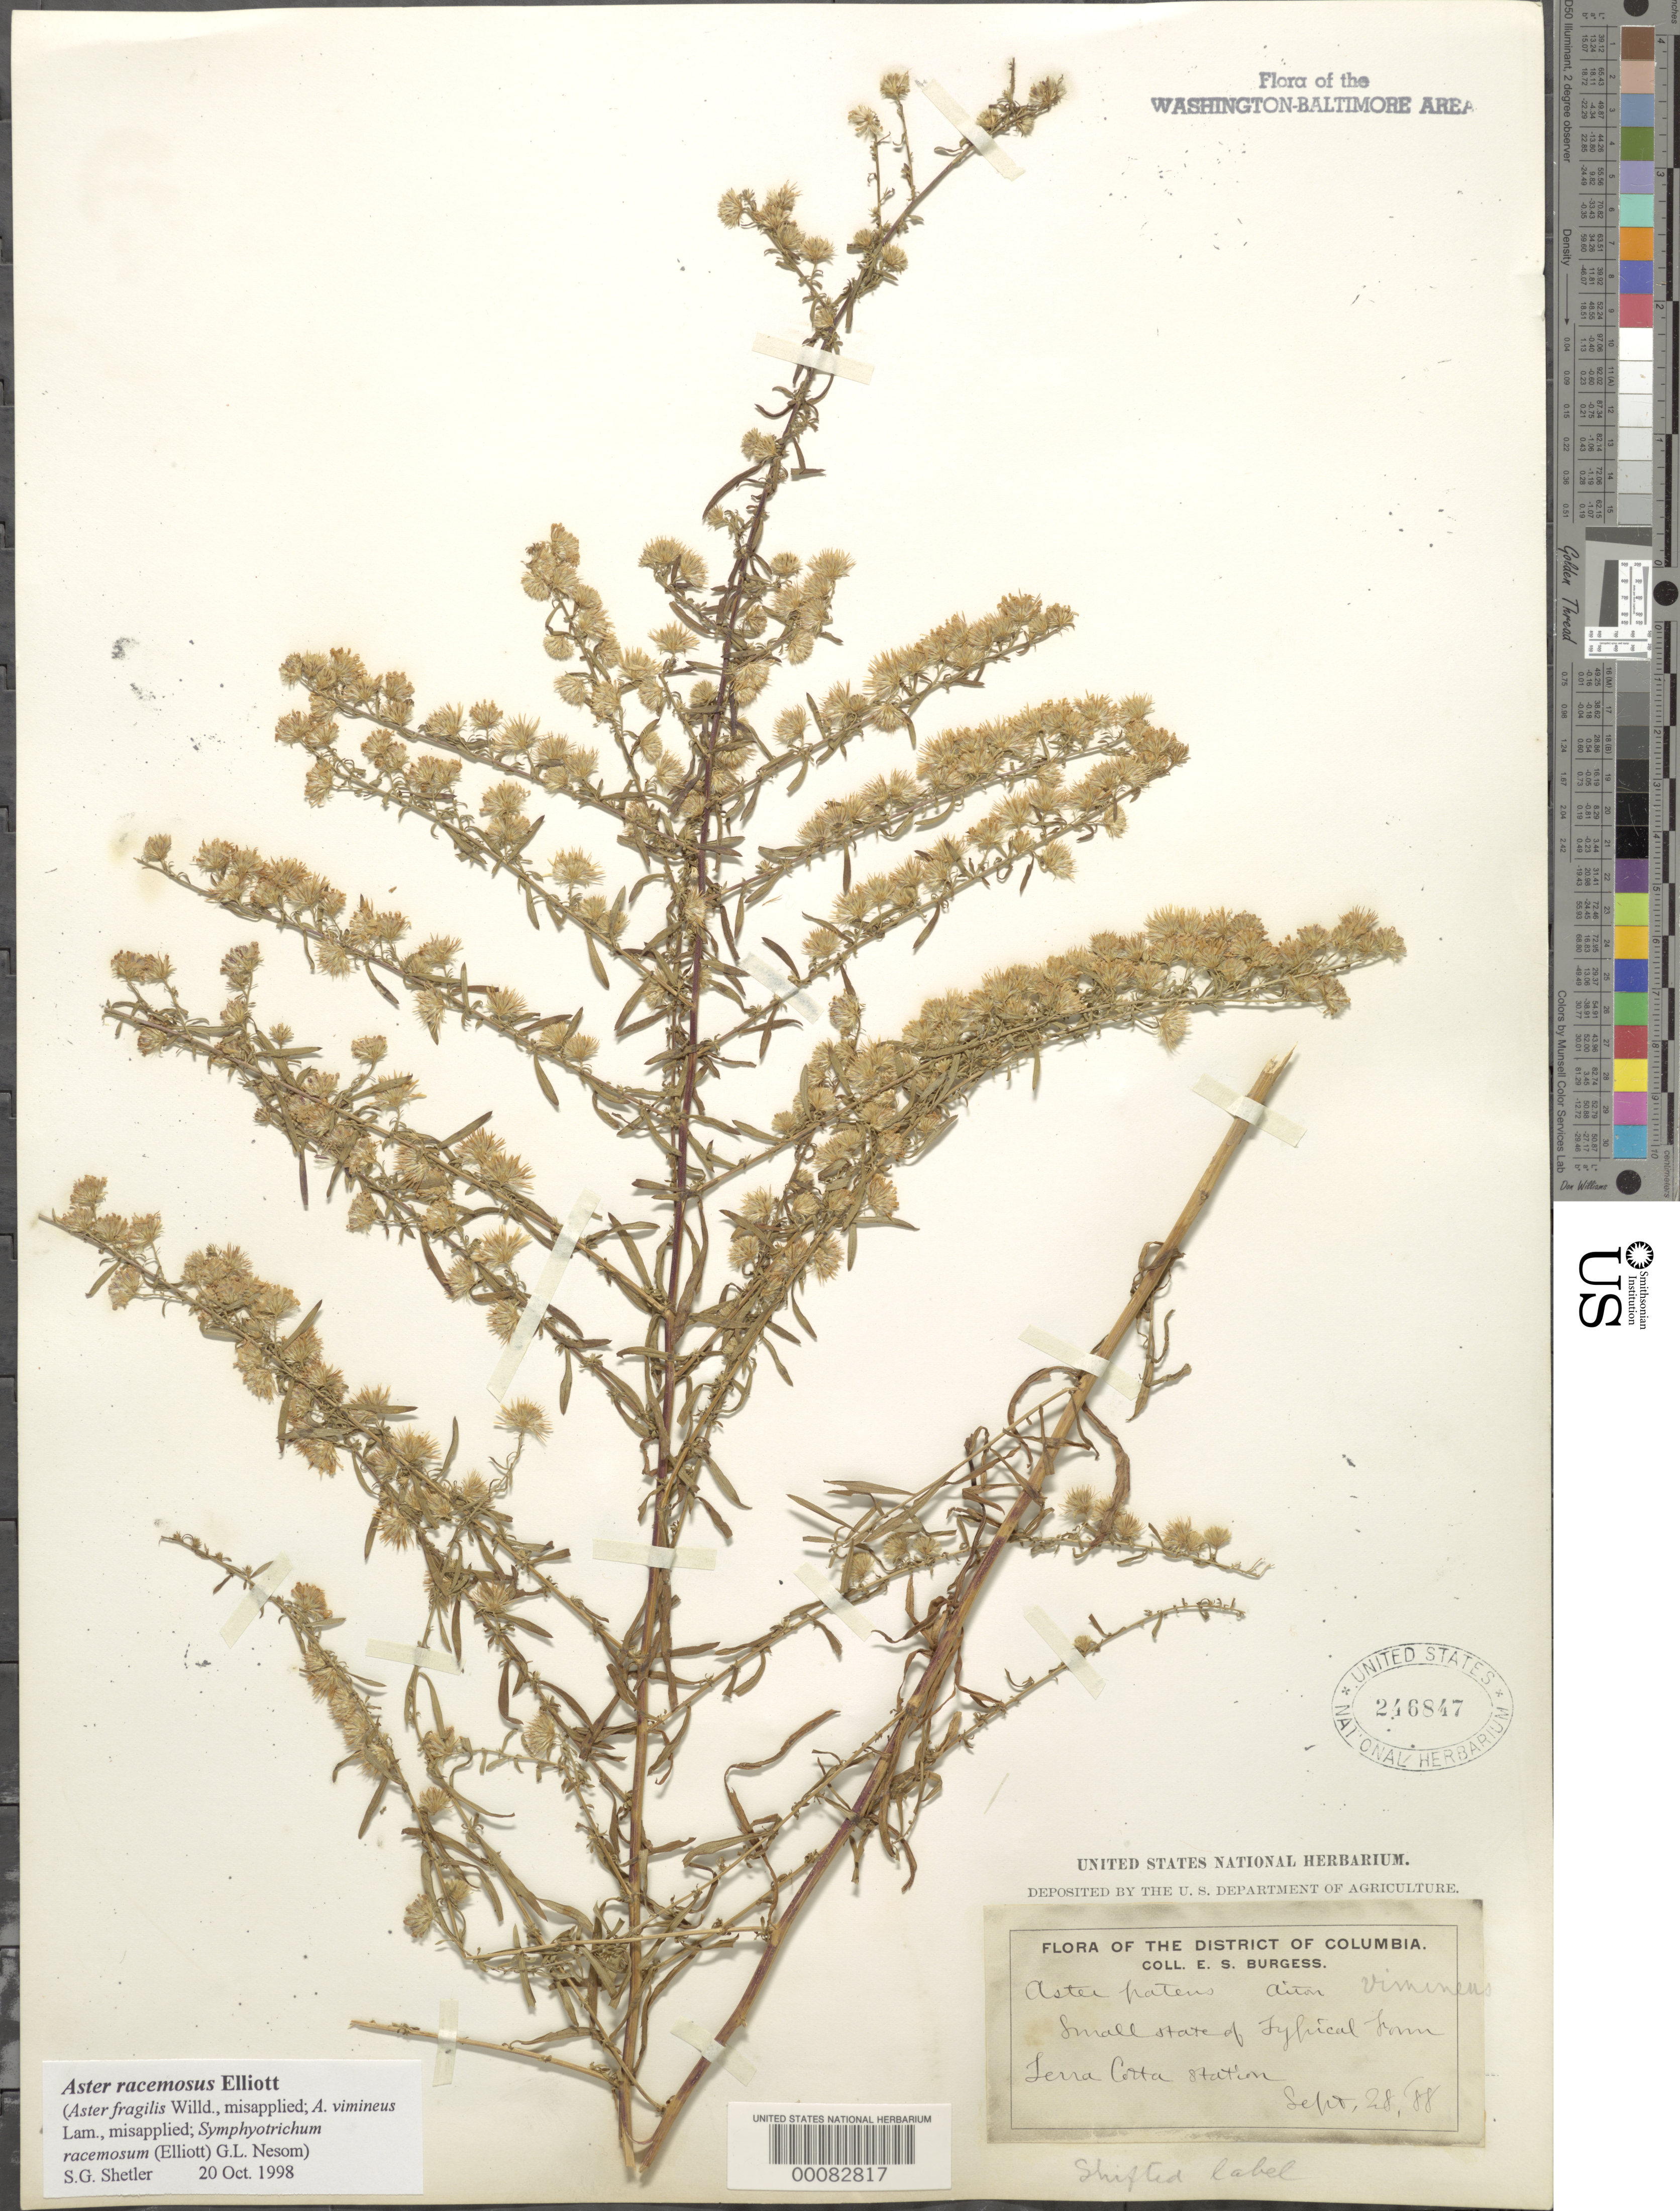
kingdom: Plantae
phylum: Tracheophyta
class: Magnoliopsida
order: Asterales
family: Asteraceae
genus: Symphyotrichum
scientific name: Symphyotrichum racemosum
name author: (Elliott) G.L. Nesom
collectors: E. Burgess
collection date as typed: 28 Sep 1888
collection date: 1888-09-28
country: United States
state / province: District of Columbia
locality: Terra Cotta Station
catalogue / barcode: US 246847